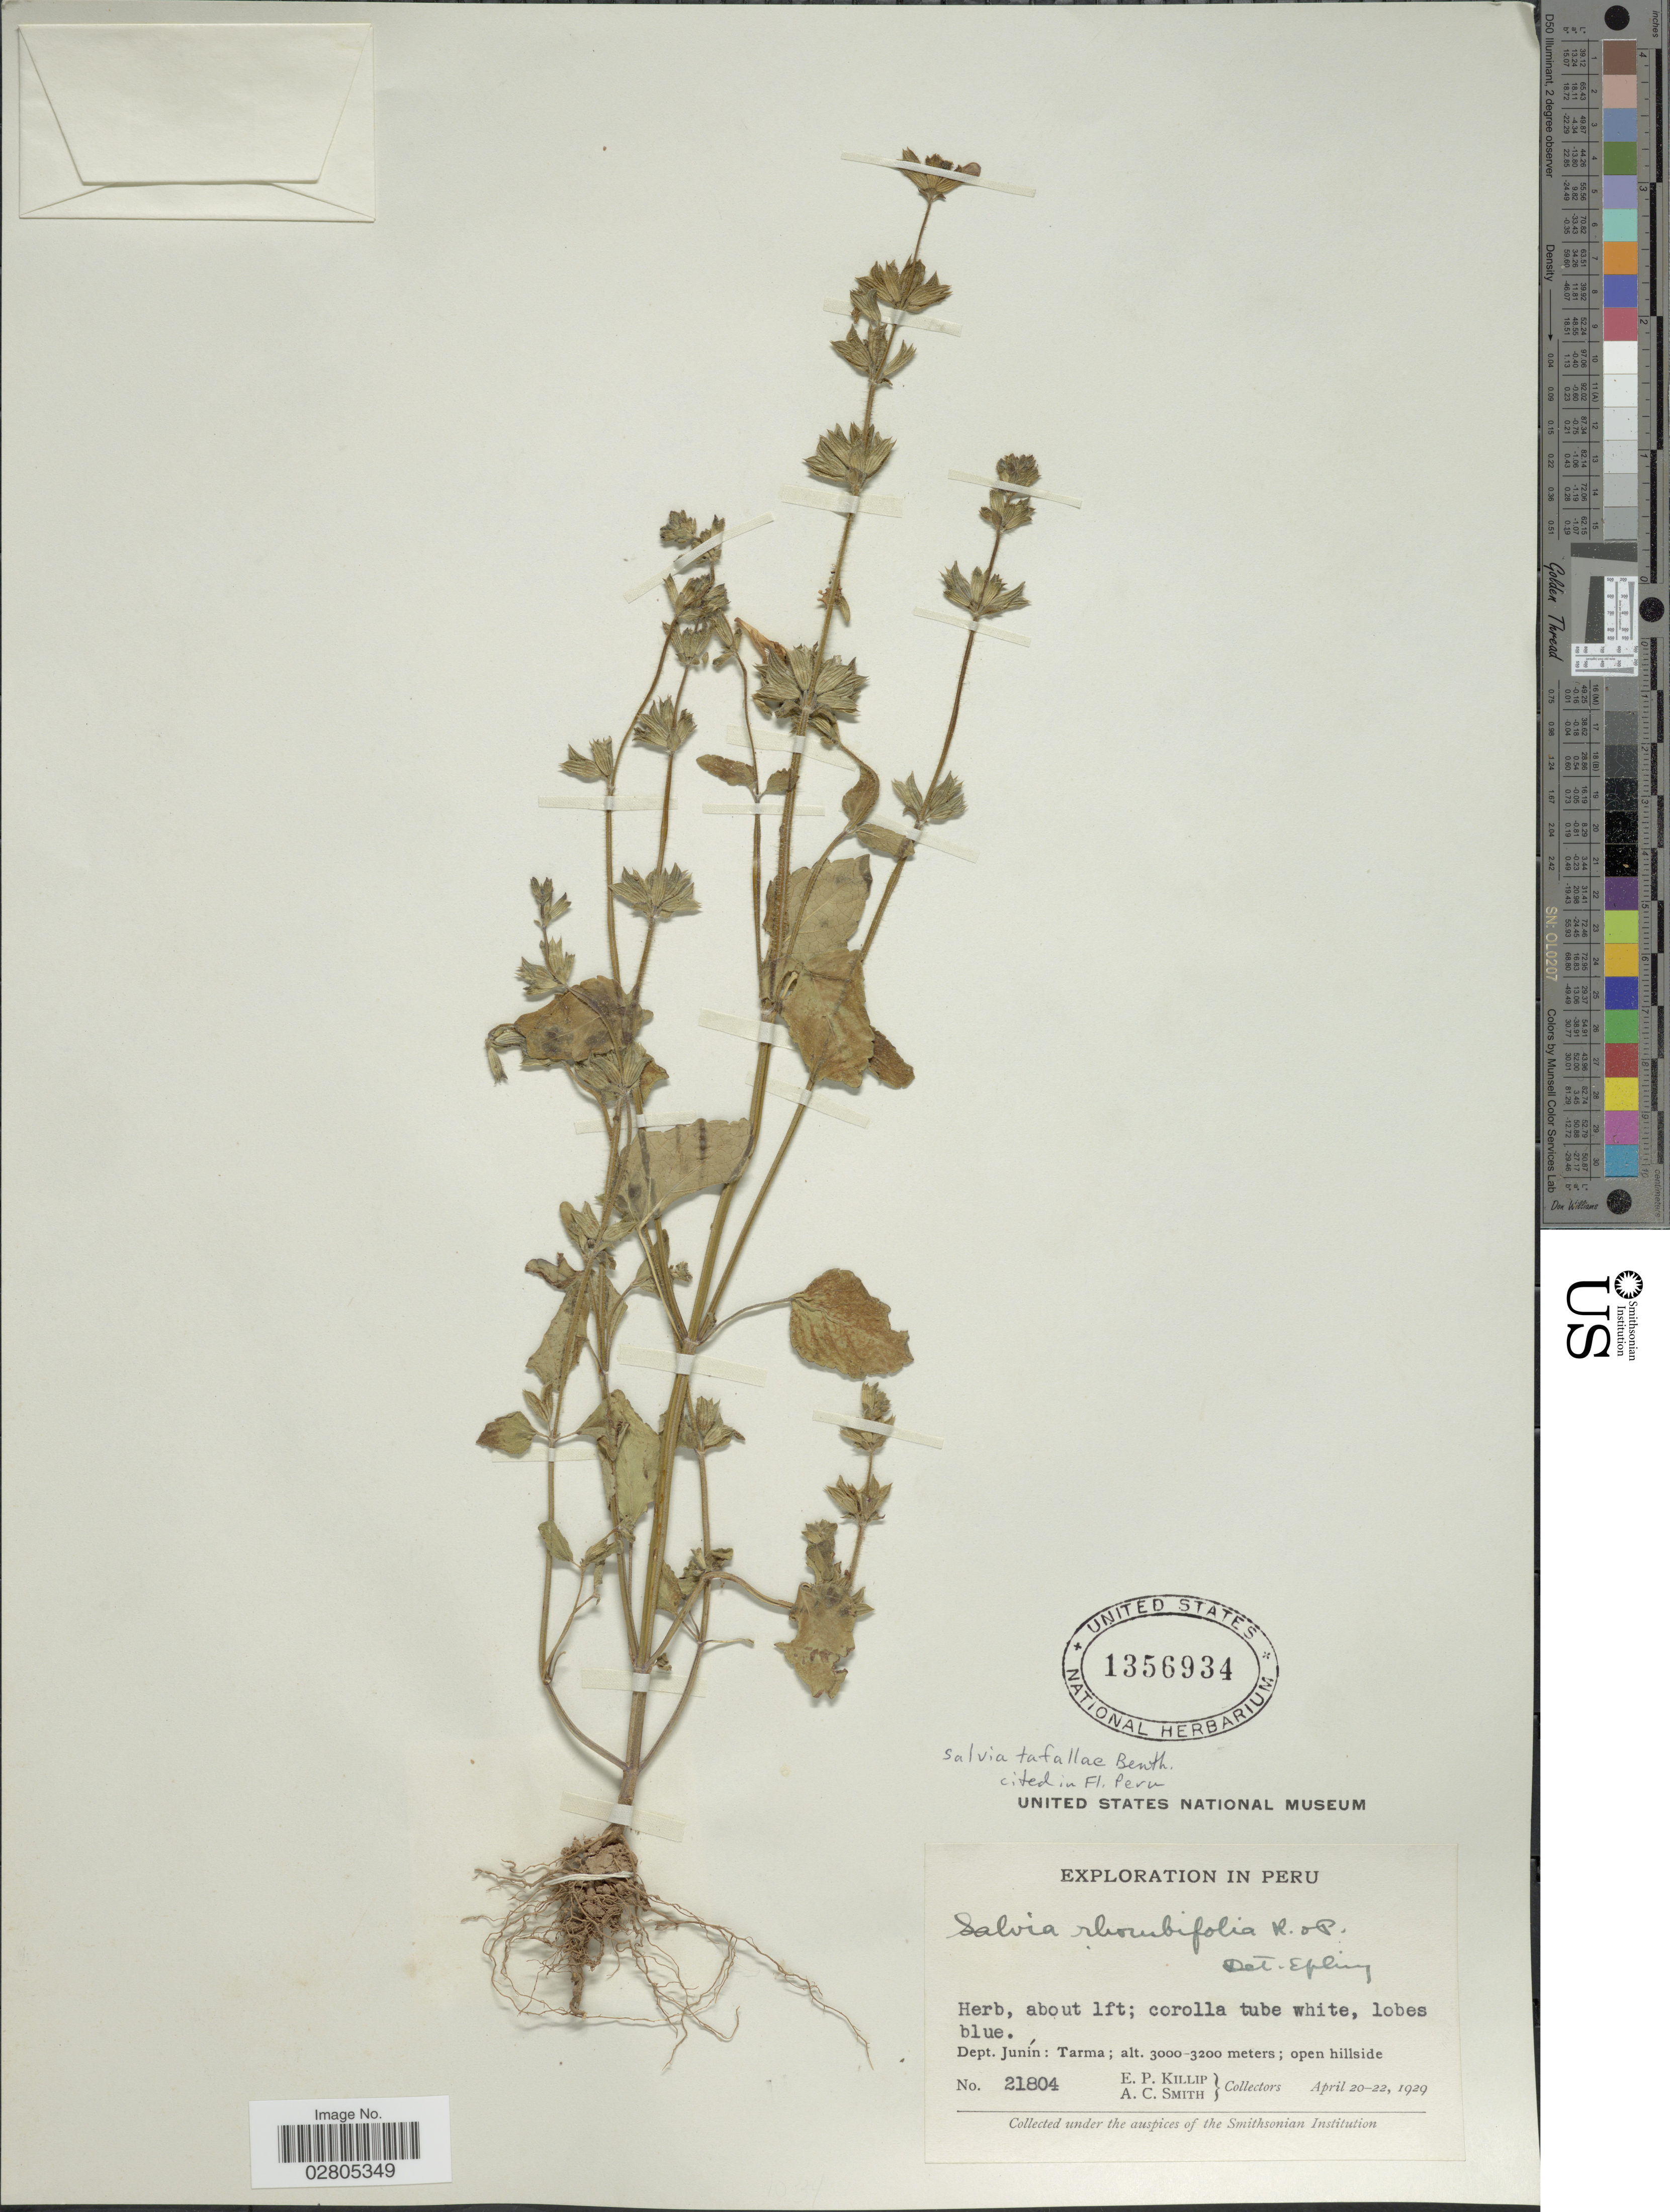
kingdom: Plantae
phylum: Tracheophyta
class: Magnoliopsida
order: Lamiales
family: Lamiaceae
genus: Salvia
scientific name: Salvia tafallae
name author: Benth.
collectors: E. P. Killip & A. C. Smith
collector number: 21804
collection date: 1929-04-20/1929-04-22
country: Peru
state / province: Junín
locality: Dept. Junín, Tarma.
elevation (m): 3000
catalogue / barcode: US 1356934